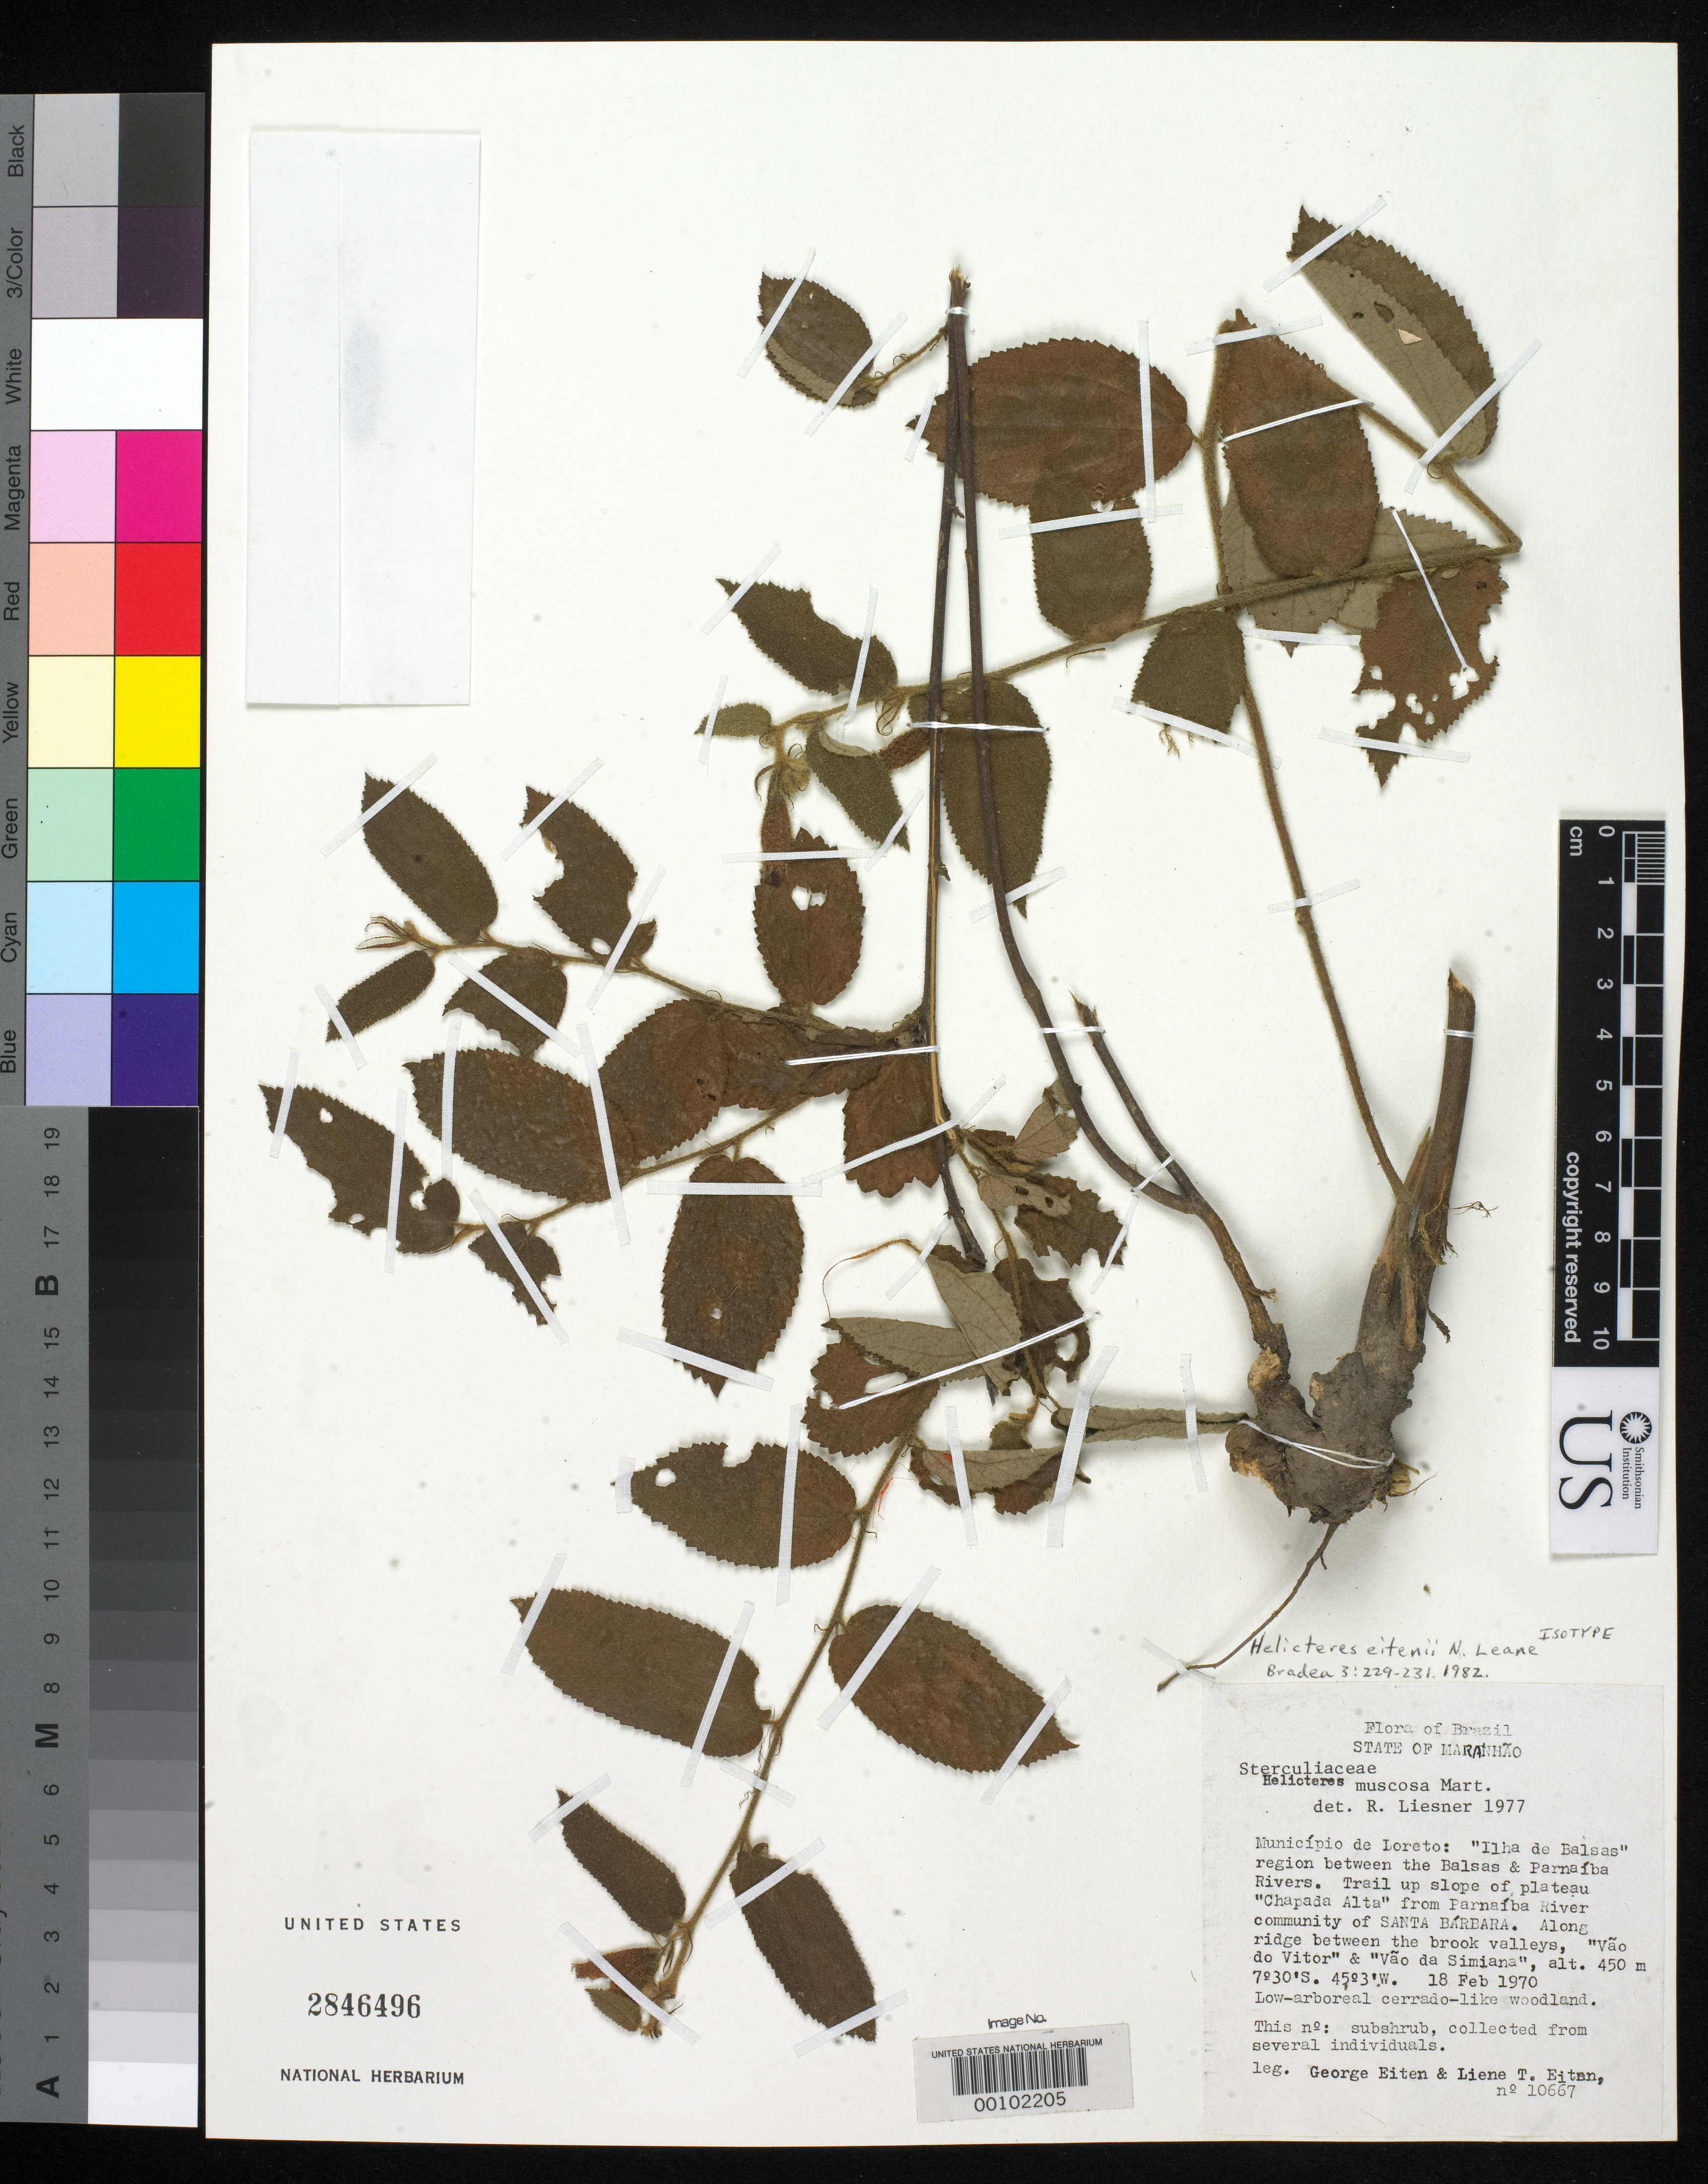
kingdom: Plantae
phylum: Tracheophyta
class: Magnoliopsida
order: Malvales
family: Malvaceae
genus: Helicteres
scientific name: Helicteres eitenii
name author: Leane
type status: Isotype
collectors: G. Eiten & L. T. Eiten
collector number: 10667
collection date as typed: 18 Feb 1977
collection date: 1977-02-18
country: Brazil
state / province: Maranhão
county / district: Lorêto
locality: Between Balsas & Parnaiba rivers.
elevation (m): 450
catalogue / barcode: US 2846496